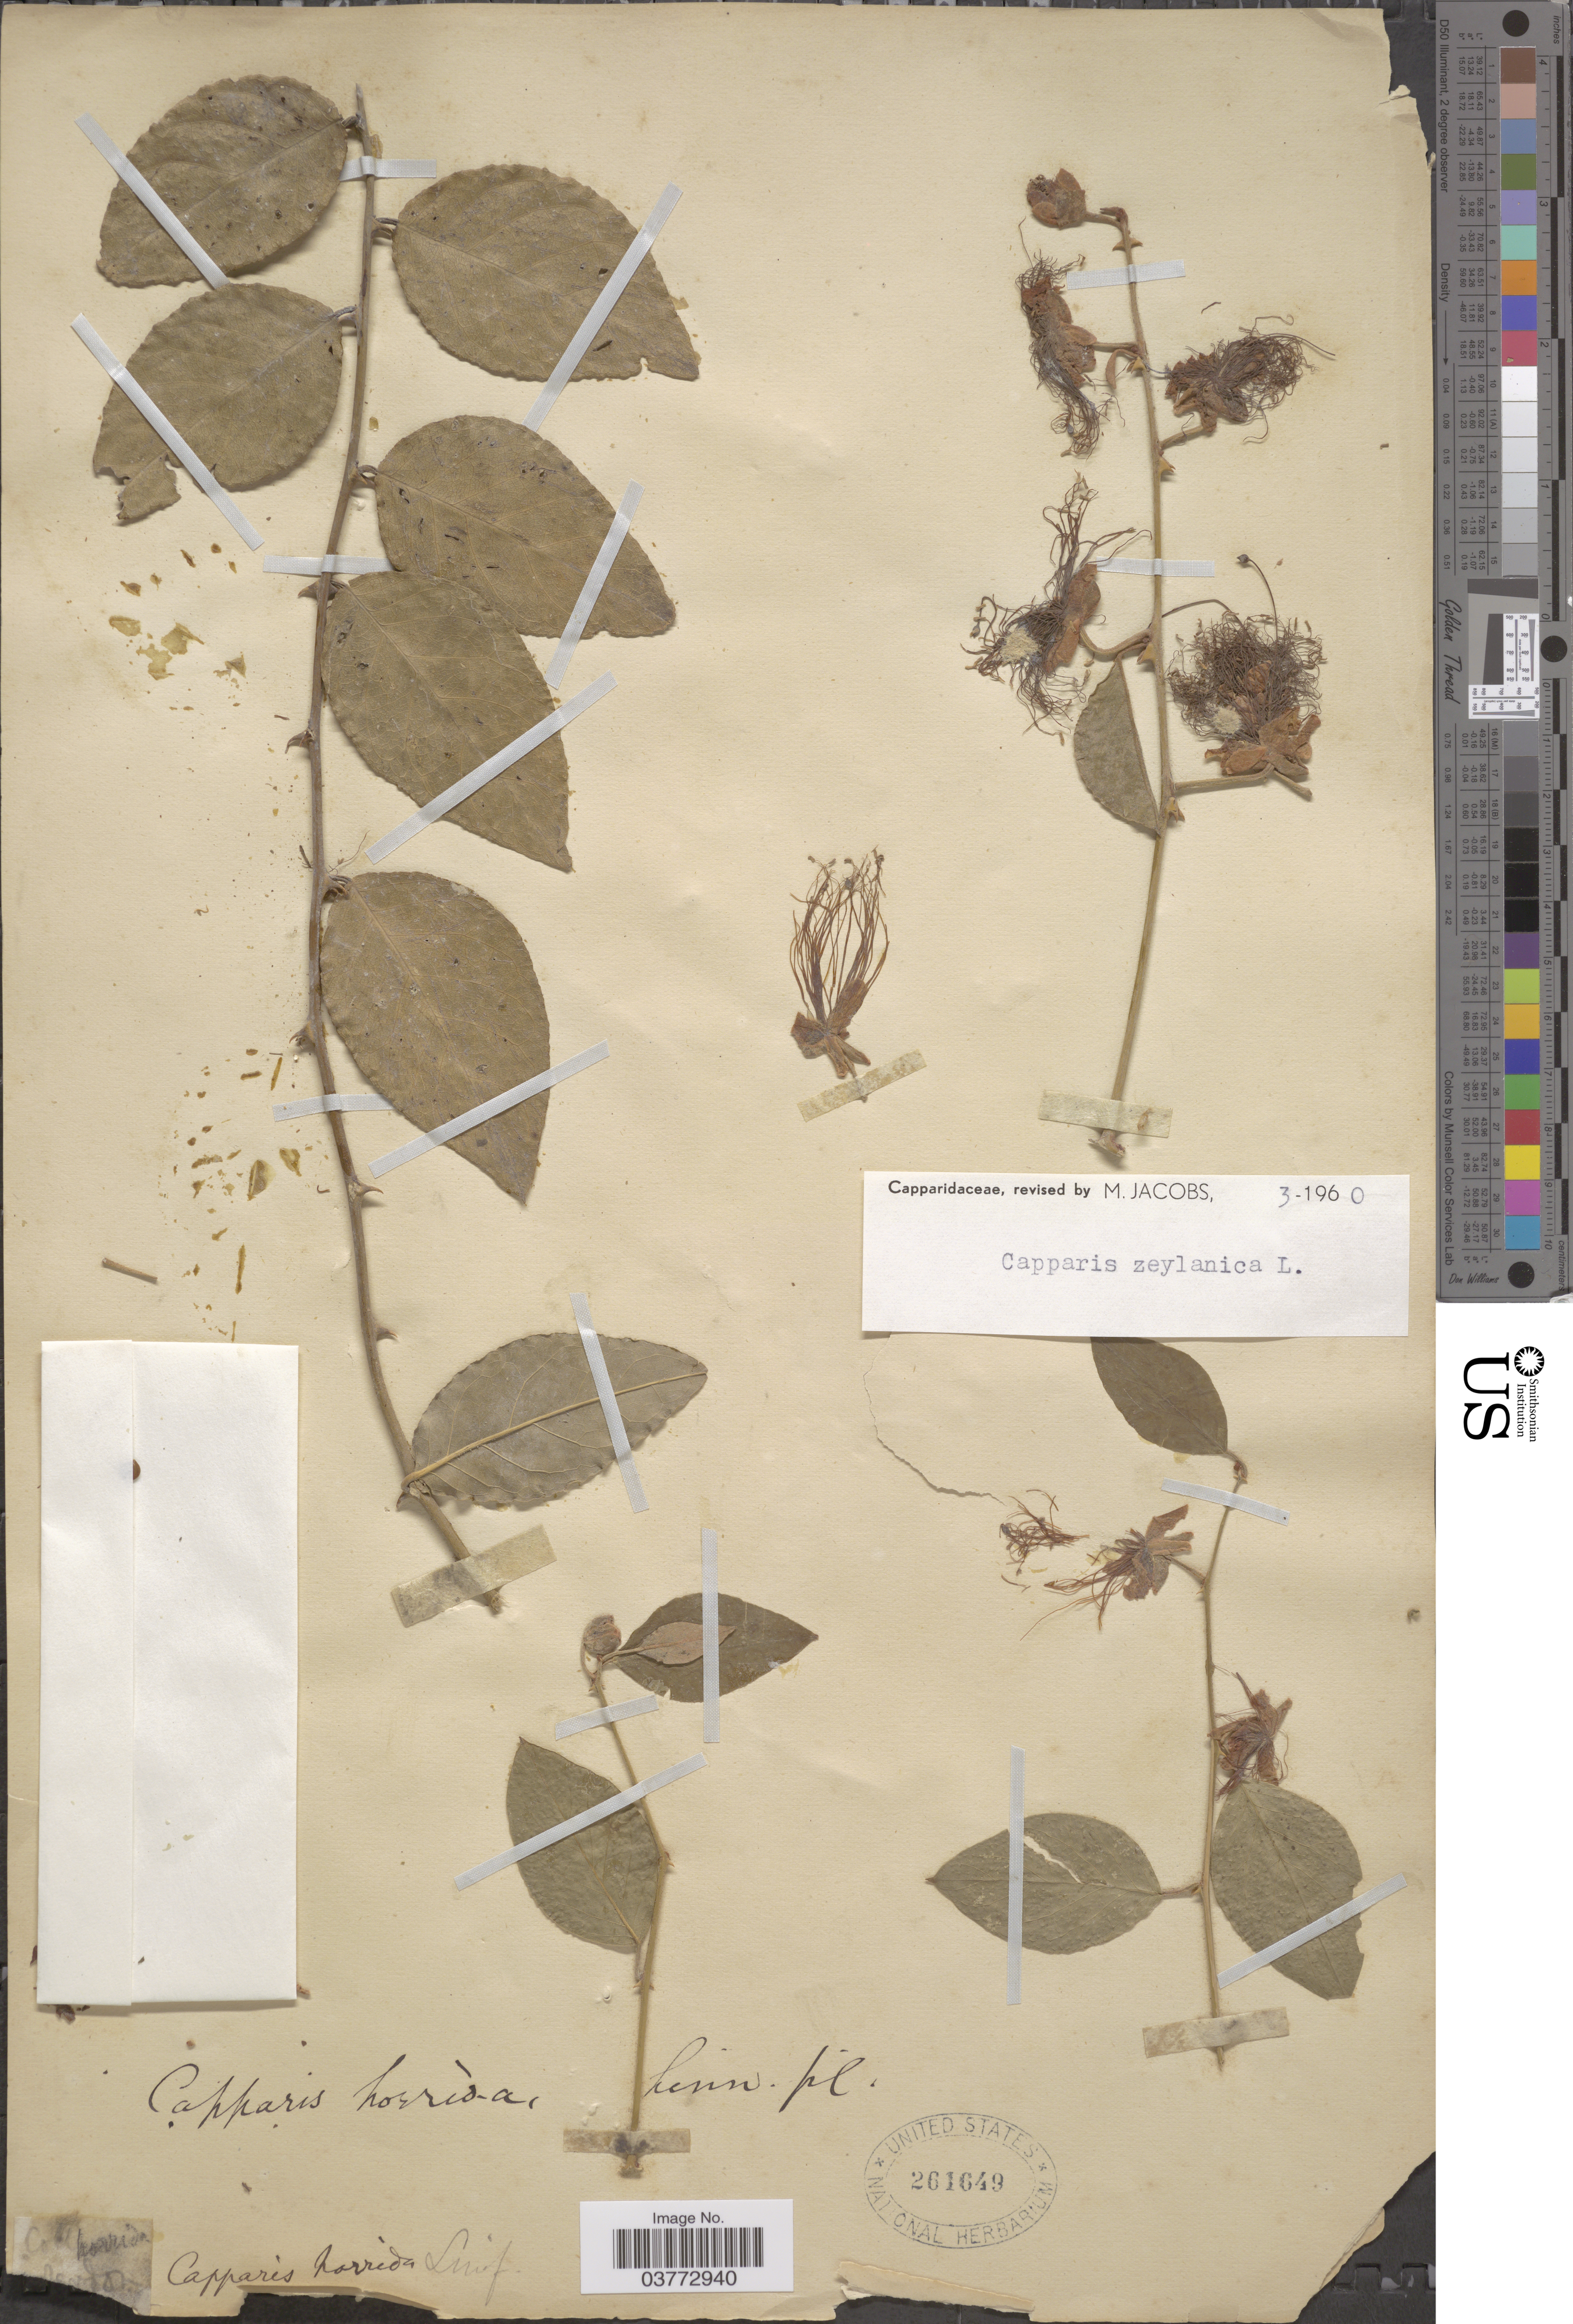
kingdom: Plantae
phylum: Tracheophyta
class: Magnoliopsida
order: Brassicales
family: Capparaceae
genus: Capparis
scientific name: Capparis zeylanica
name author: L.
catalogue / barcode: US 261649